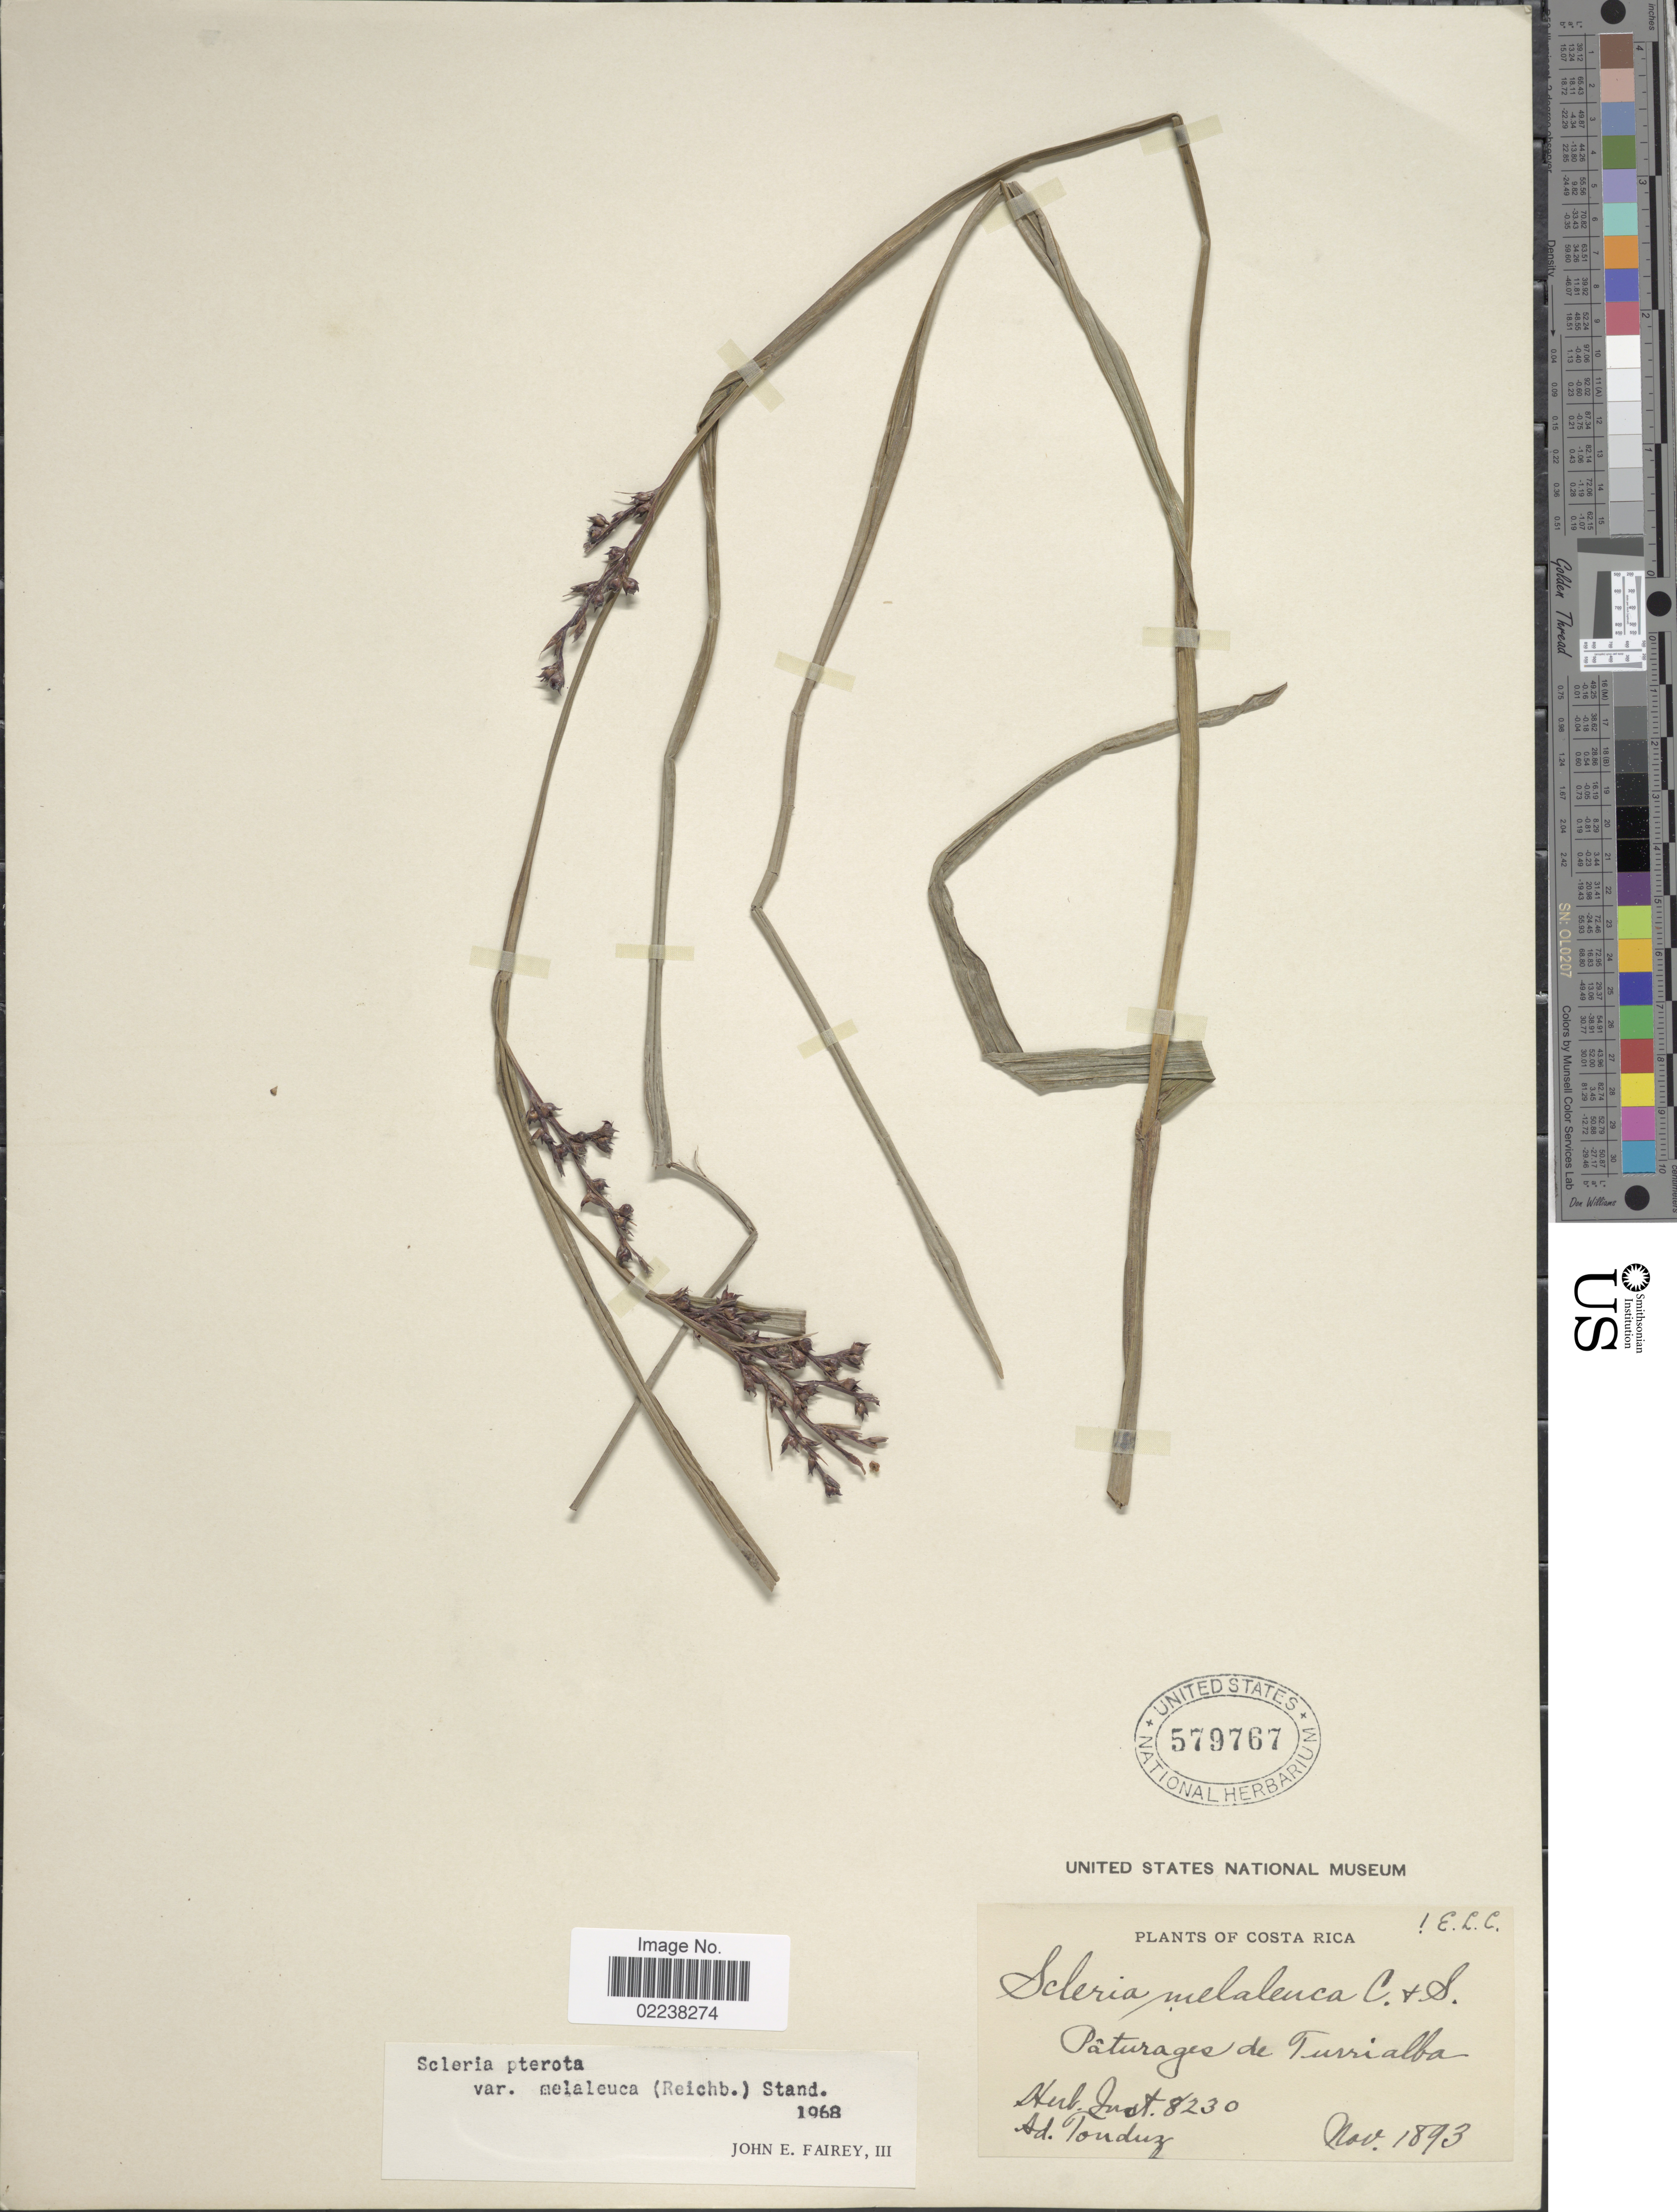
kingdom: Plantae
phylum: Tracheophyta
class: Liliopsida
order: Poales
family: Cyperaceae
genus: Scleria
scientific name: Scleria gaertneri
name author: Raddi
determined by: Strong, Mark T., (BOT), Smithsonian Institution - National Museum of Natural History (UNITED STATES)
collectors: A. Tonduz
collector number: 8230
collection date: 1893-11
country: Costa Rica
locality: Paturages de Turrialba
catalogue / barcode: US 579767